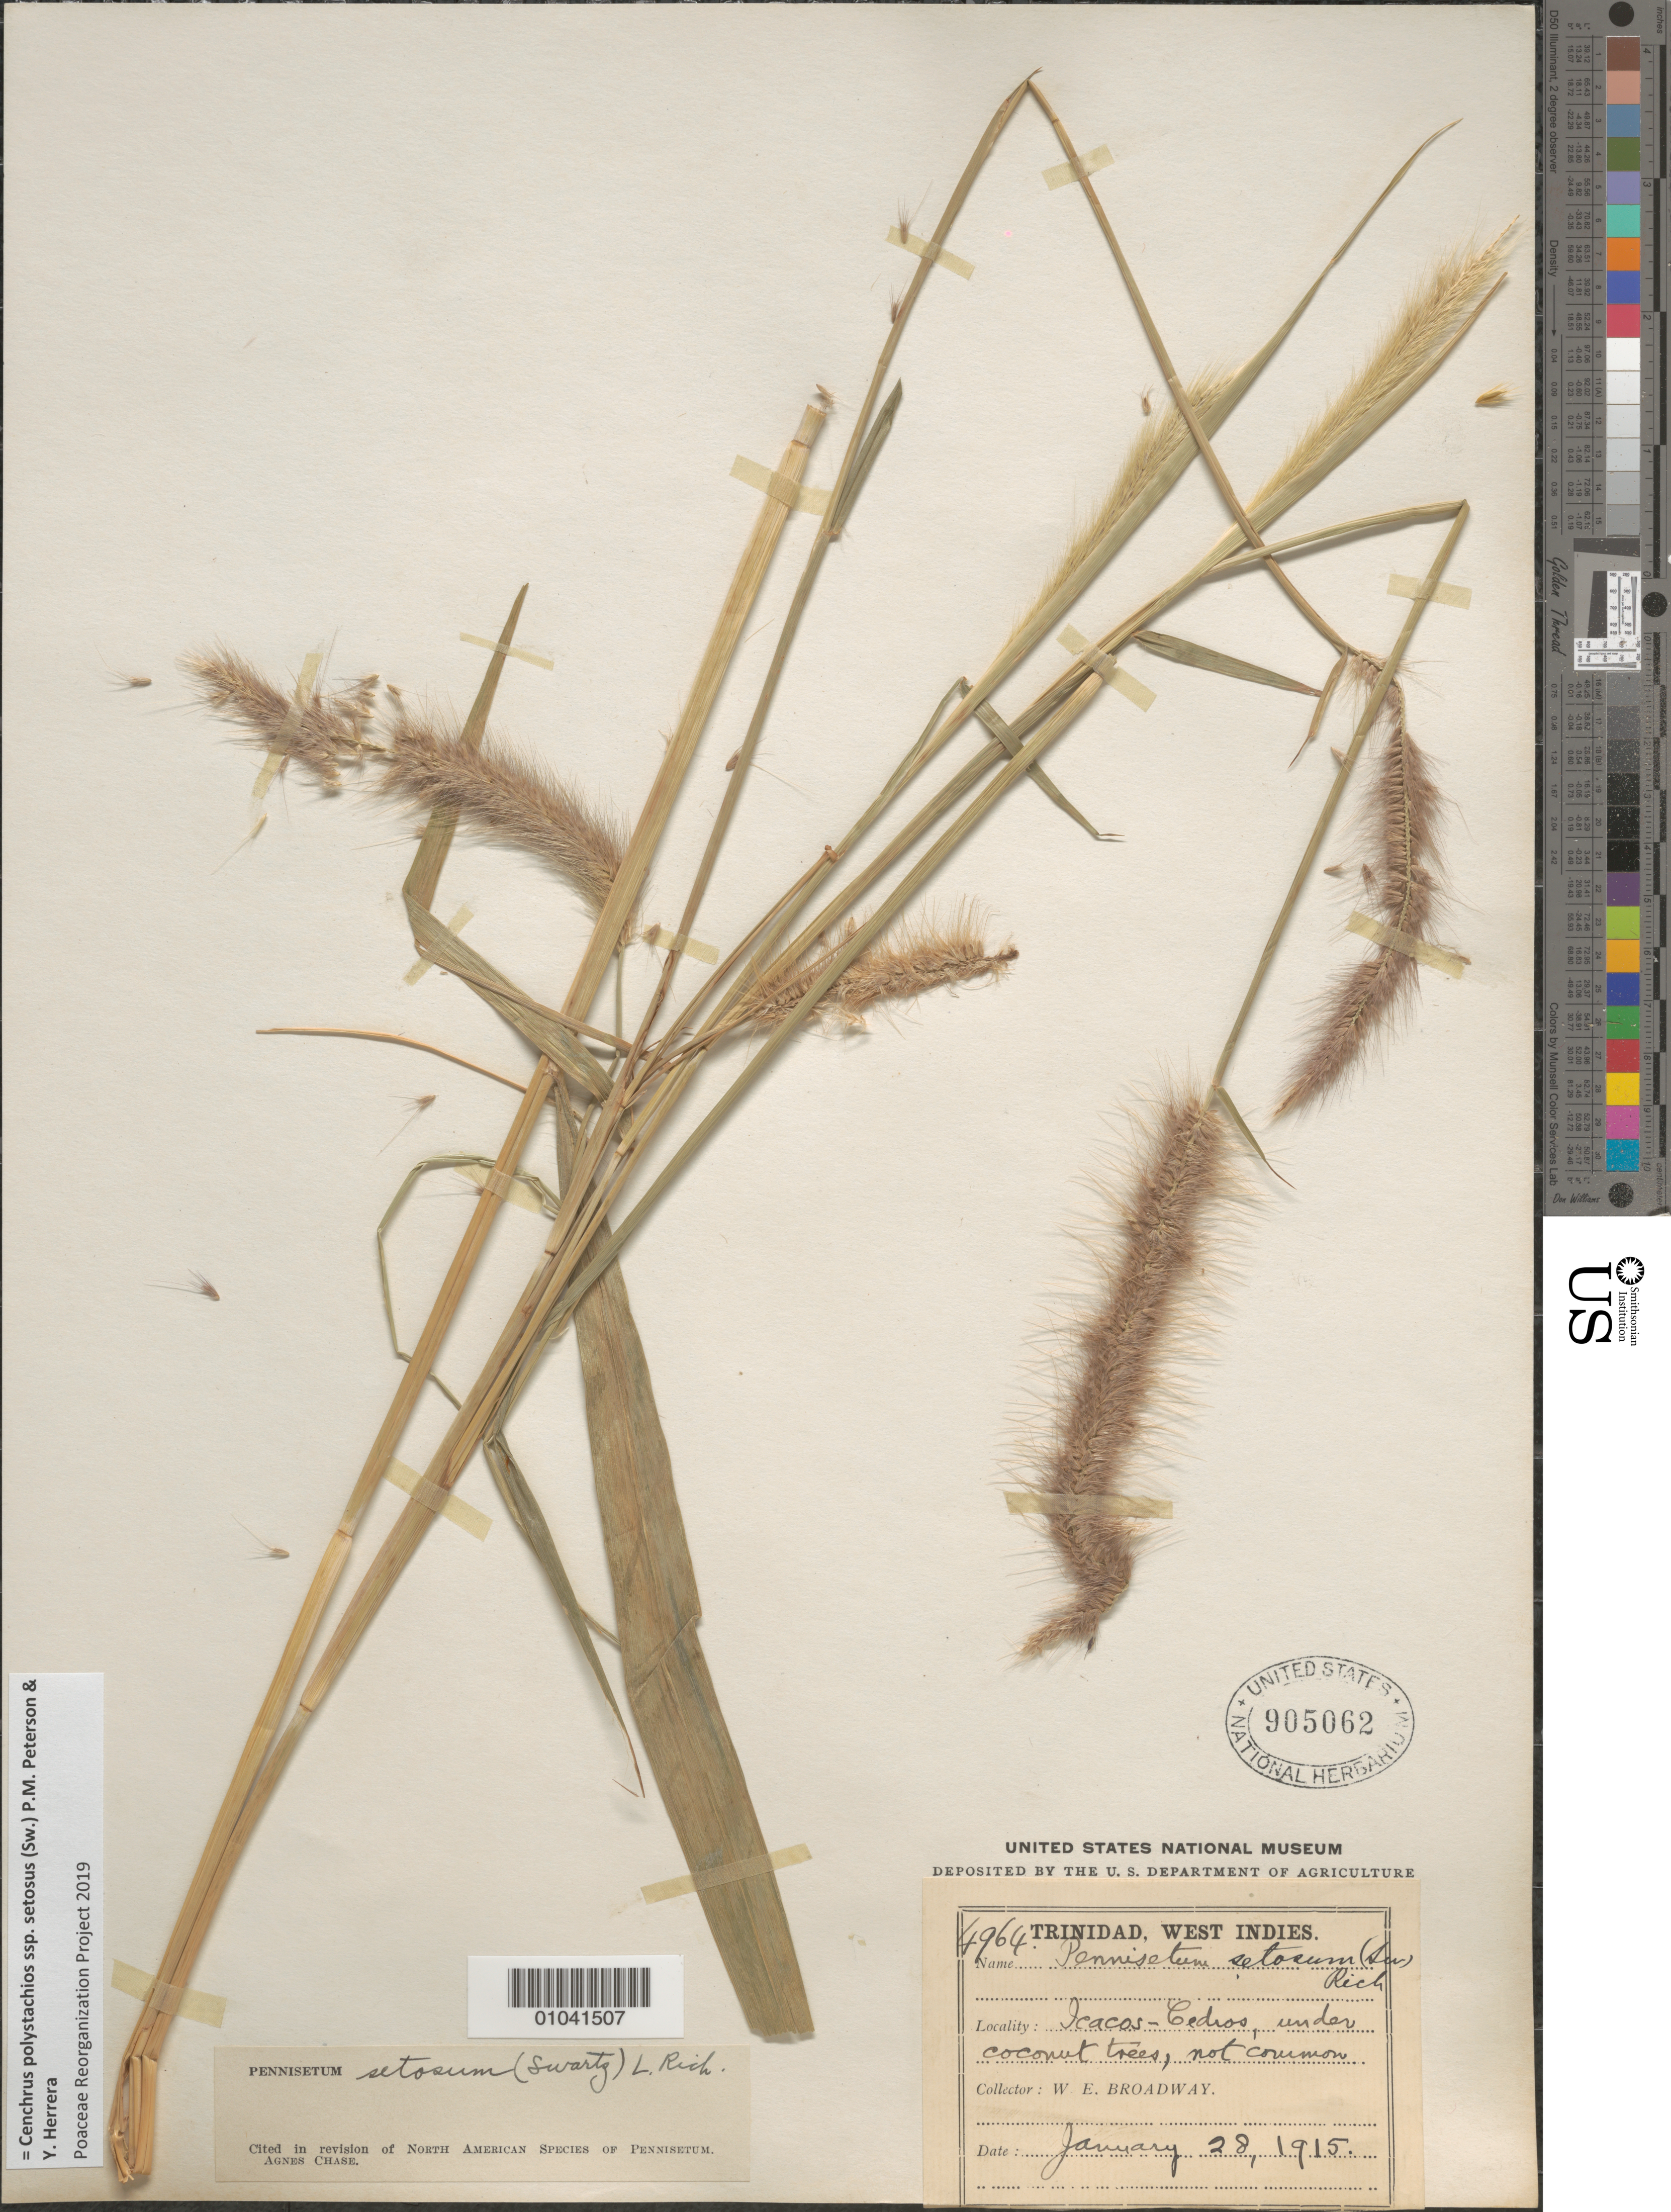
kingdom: Plantae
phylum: Tracheophyta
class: Liliopsida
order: Poales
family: Poaceae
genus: Cenchrus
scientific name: Cenchrus polystachios subsp. setosus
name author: (Sw.) P.M. Peterson & Y. Herrera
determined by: Poaceae Reorganization Project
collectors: W. E. Broadway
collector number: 4964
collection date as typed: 28 Jan 1915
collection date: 1915-01-28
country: Trinidad and Tobago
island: Trinidad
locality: Icacos-Cedros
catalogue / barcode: US 905062